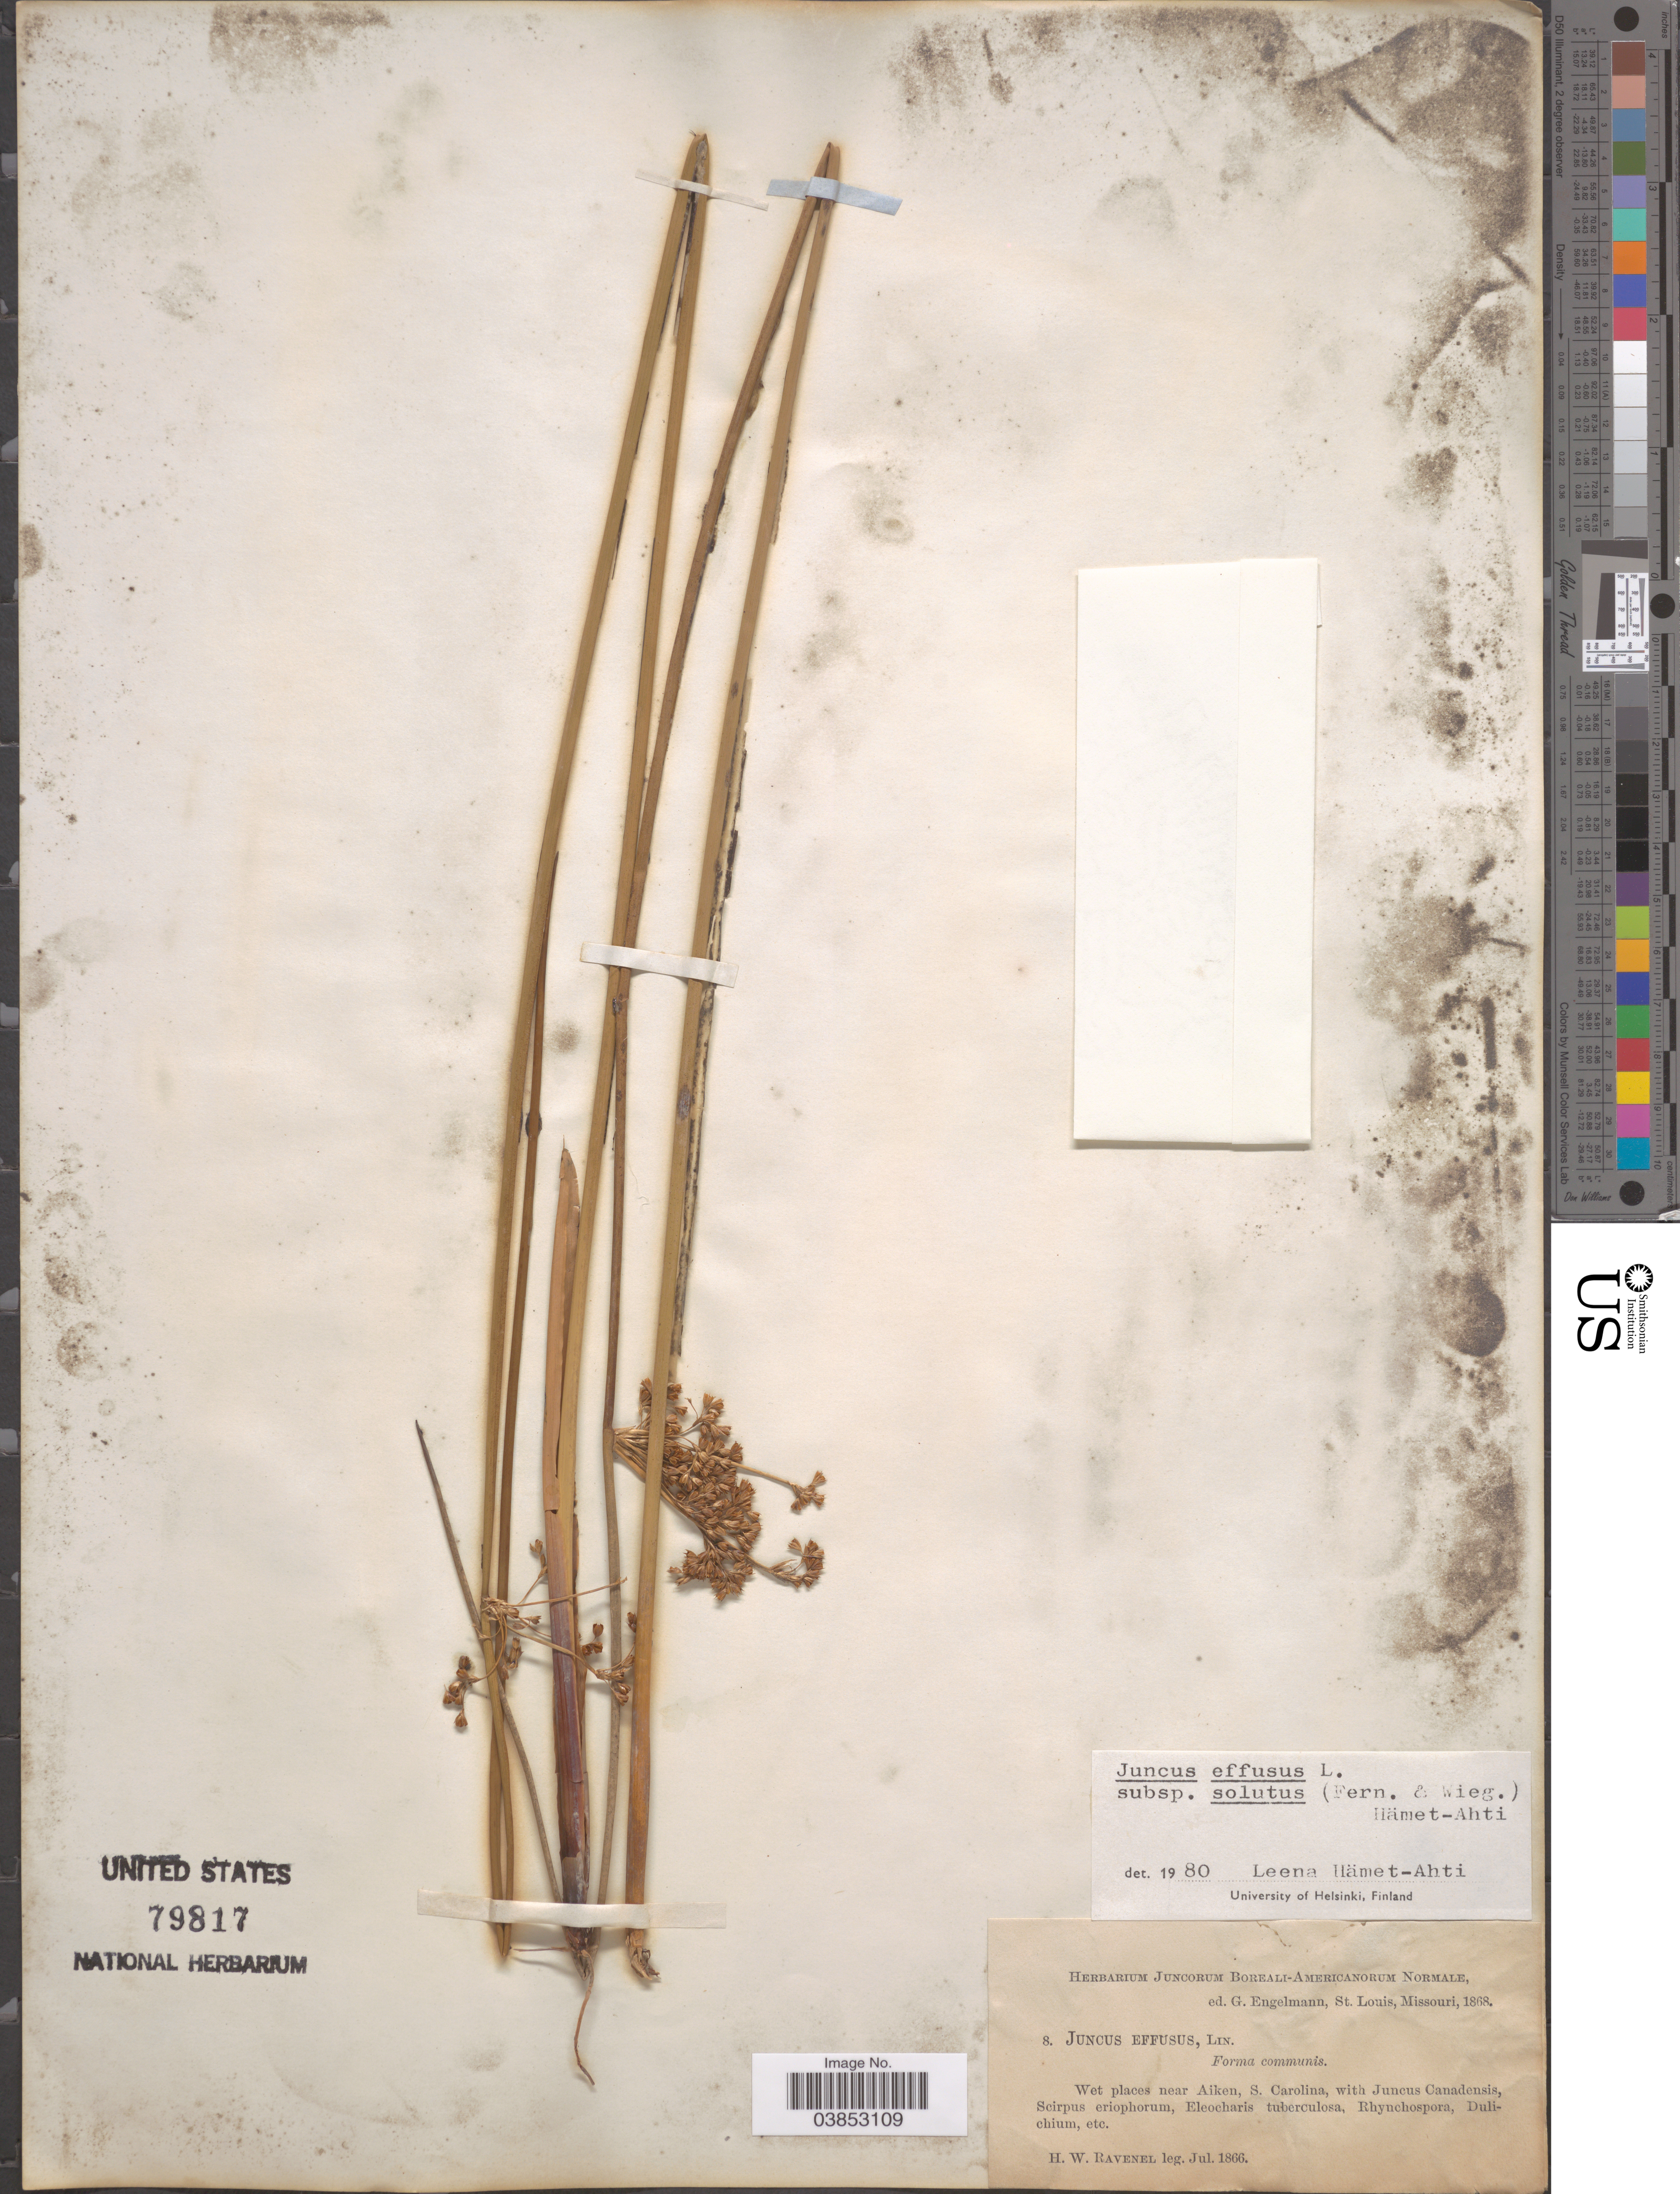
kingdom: Plantae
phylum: Tracheophyta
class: Liliopsida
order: Poales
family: Juncaceae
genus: Juncus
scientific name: Juncus effusus var. solutus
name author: Fernald & Wiegand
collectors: H. Ravenel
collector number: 8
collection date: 1866-07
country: United States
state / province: South Carolina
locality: Near Aiken.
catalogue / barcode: US 79817